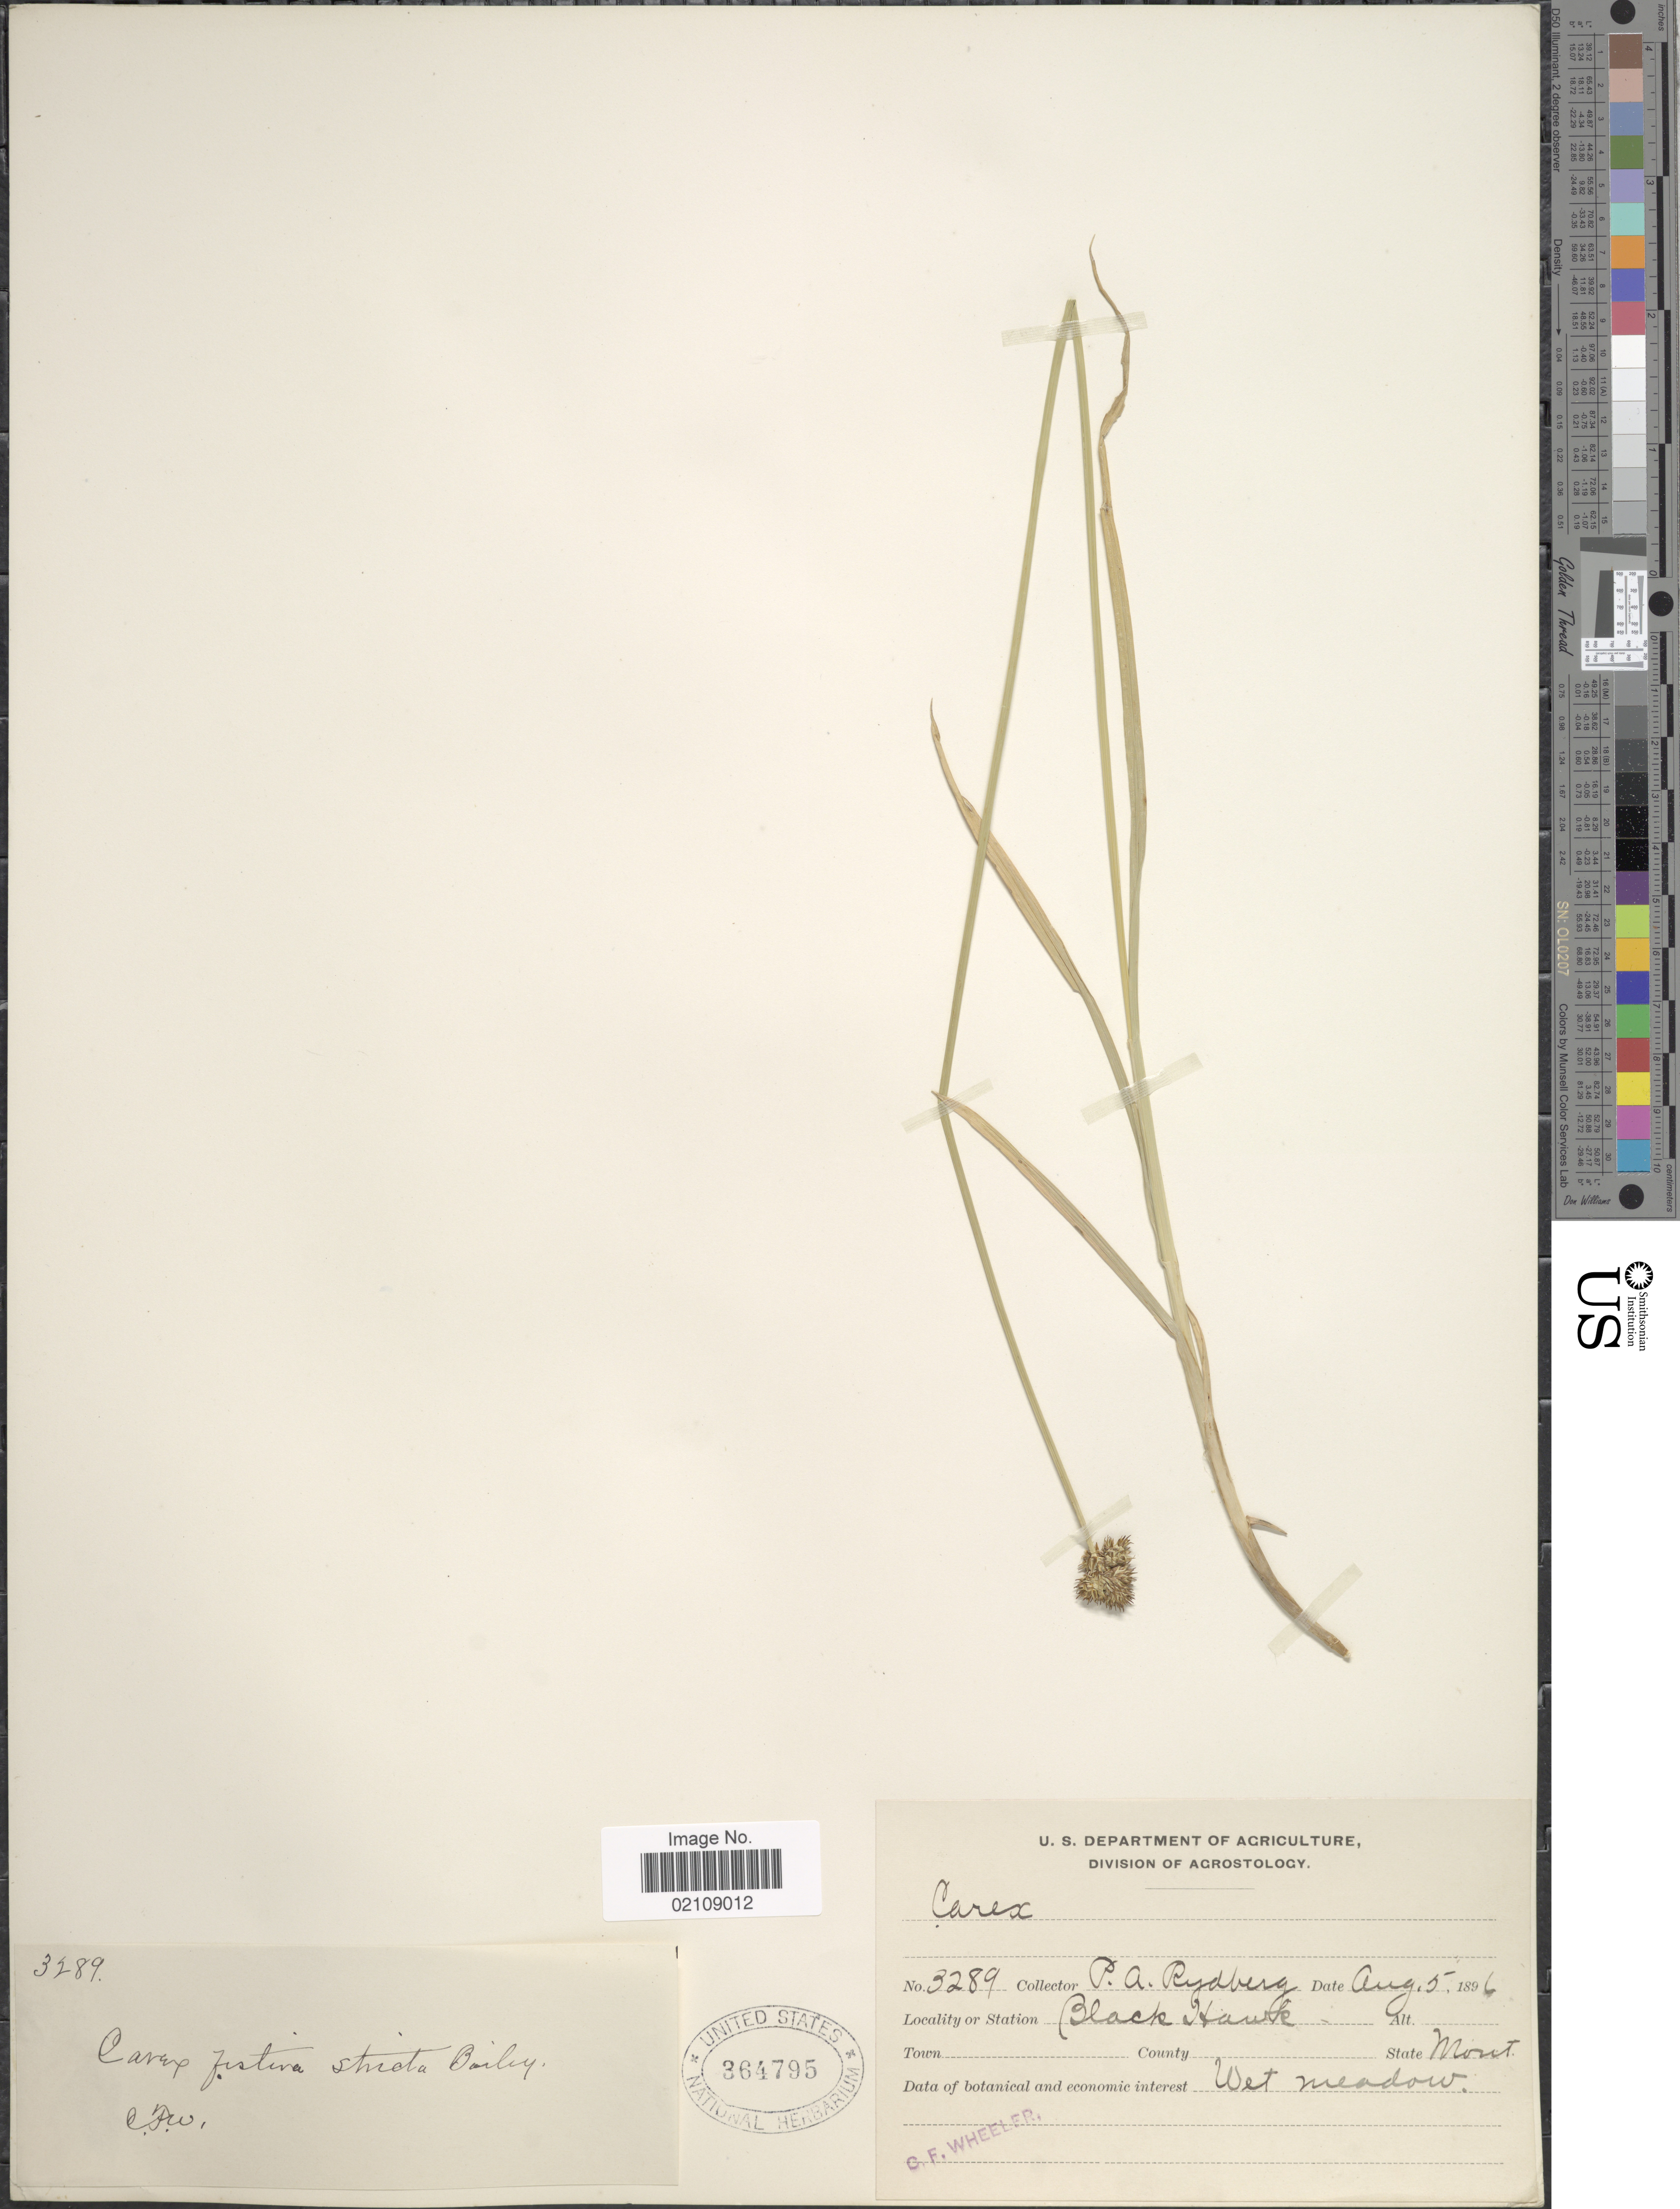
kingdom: Plantae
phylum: Tracheophyta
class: Liliopsida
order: Poales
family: Cyperaceae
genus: Carex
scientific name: Carex festiva var. stricta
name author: L.H. Bailey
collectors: P. A. Rydberg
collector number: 3289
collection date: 1896-08-05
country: United States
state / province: Montana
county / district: Lewis and Clark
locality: Black Hawk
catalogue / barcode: US 364795